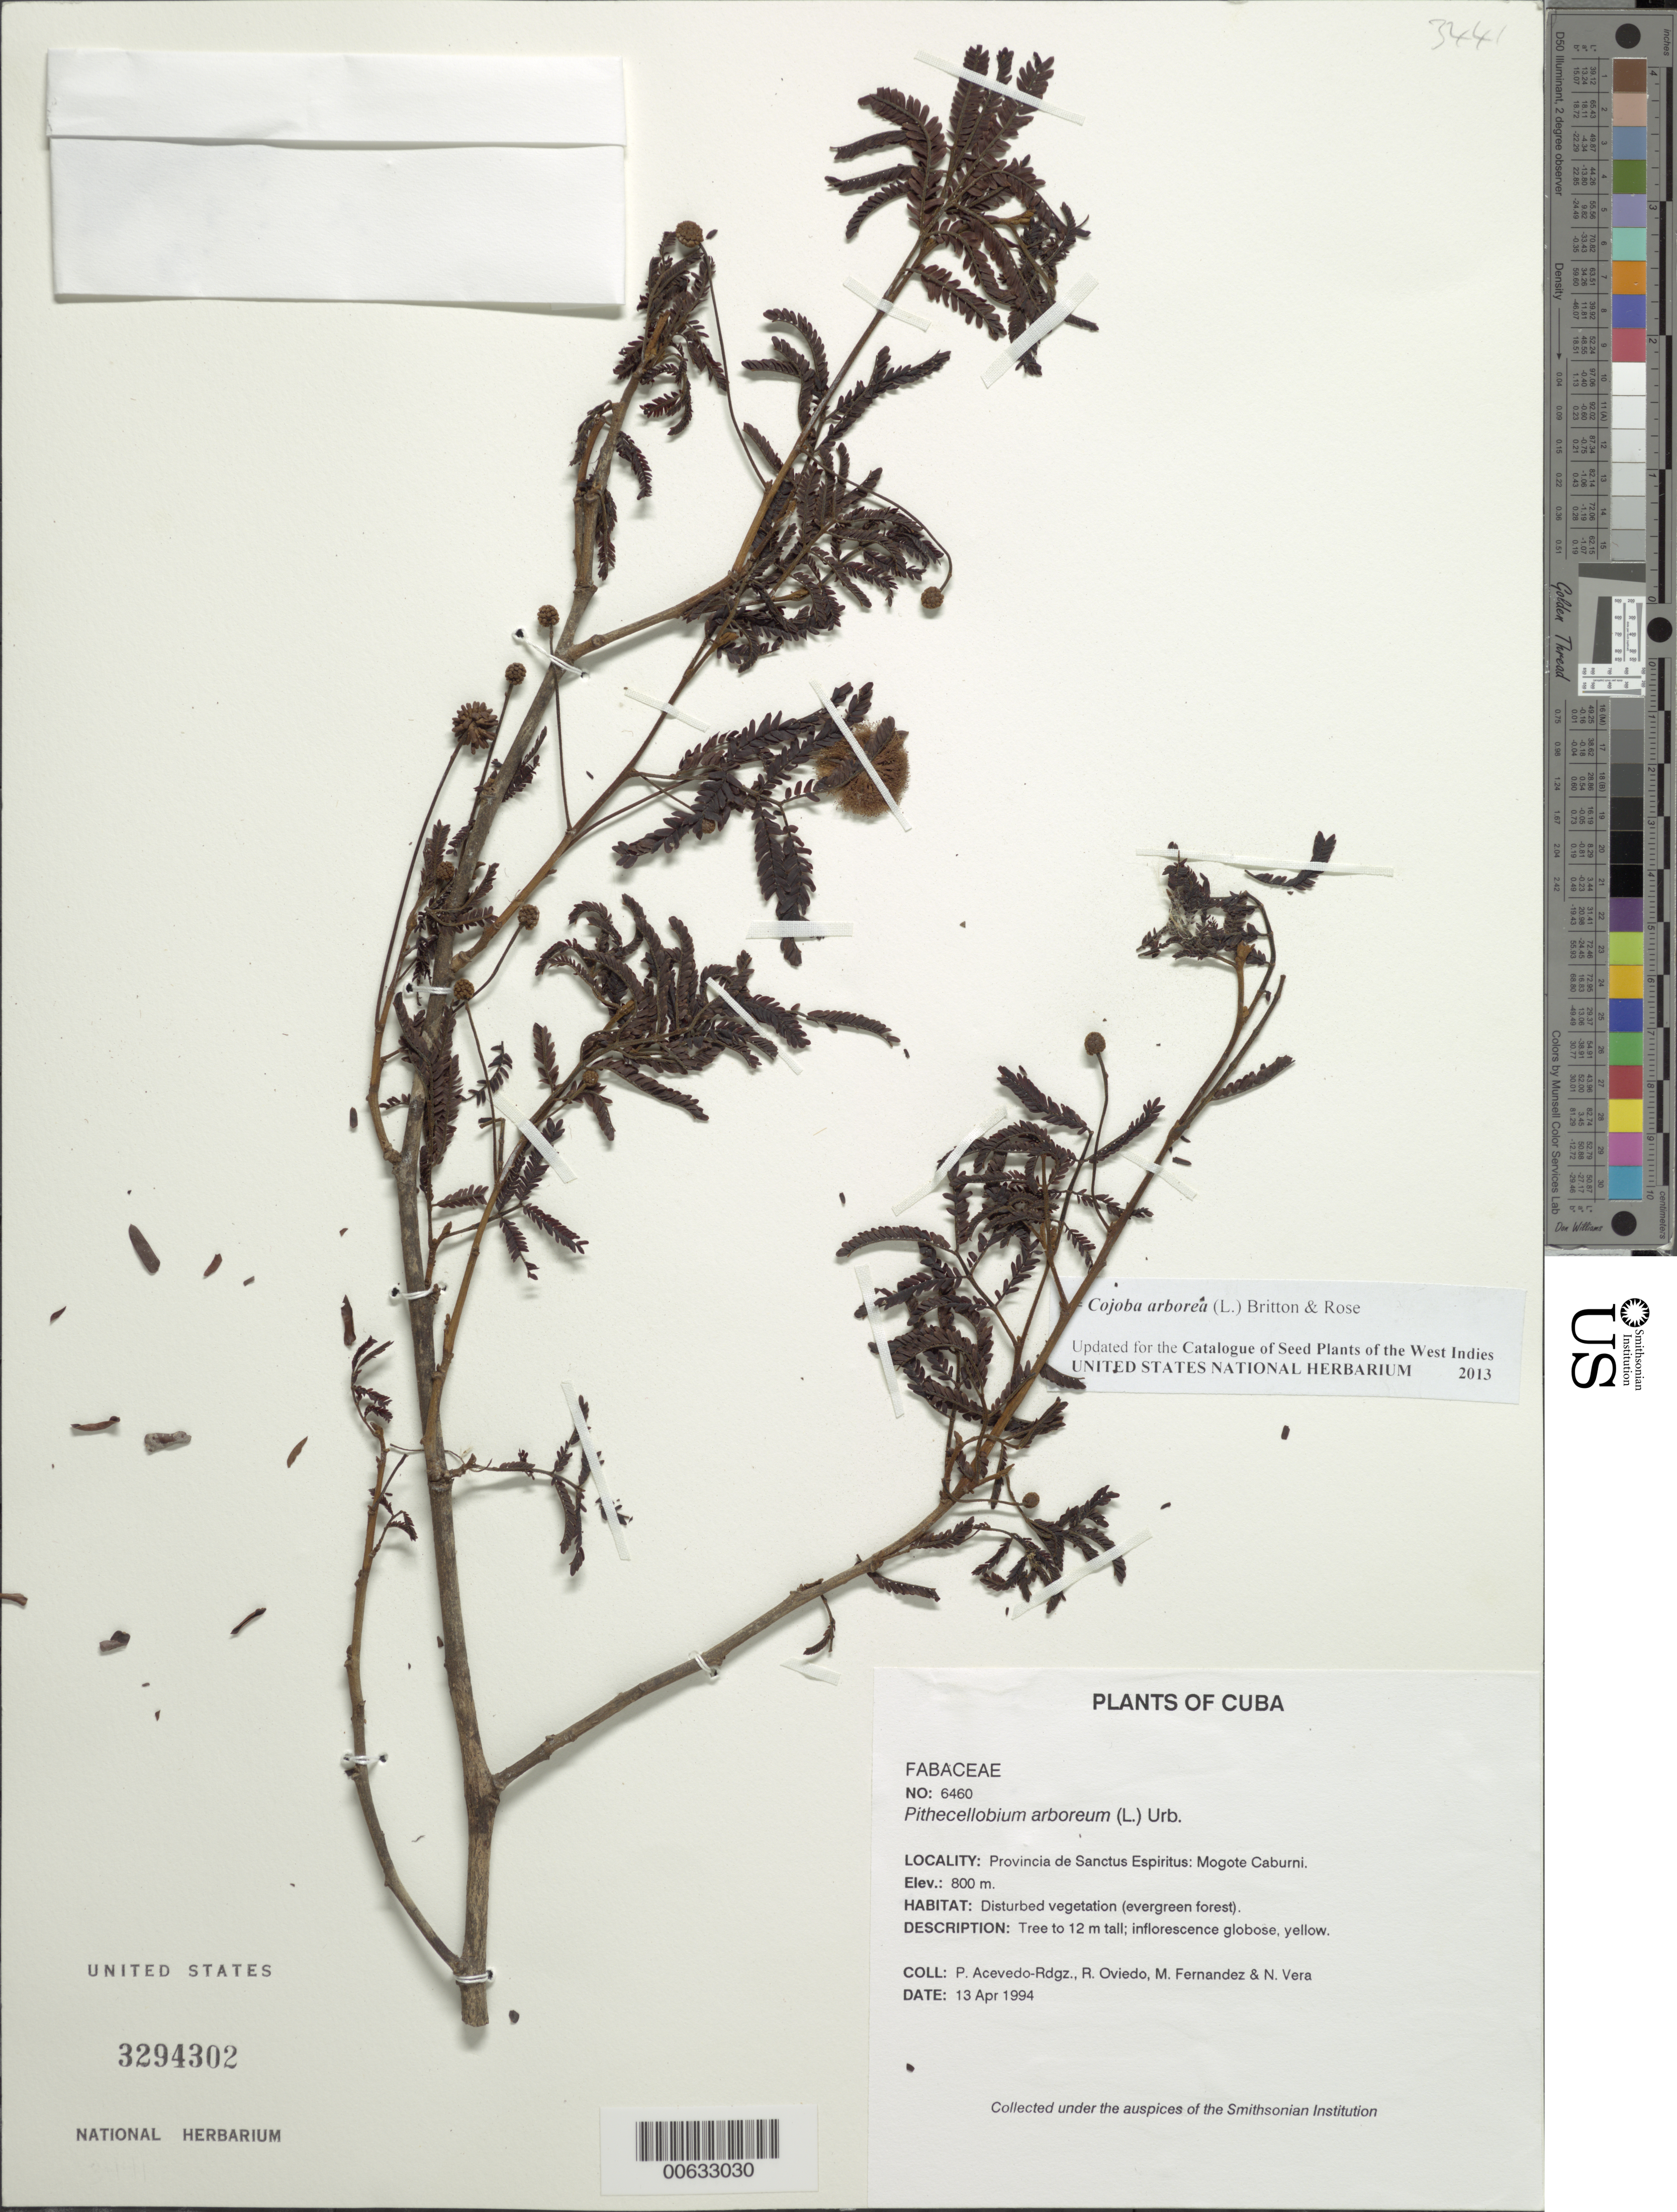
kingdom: Plantae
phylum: Tracheophyta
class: Magnoliopsida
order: Fabales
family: Fabaceae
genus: Cojoba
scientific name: Cojoba arborea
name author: (L.) Britton & Rose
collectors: P. Acevedo-Rodr., R. Oviedo, M. Fernández & N. Vera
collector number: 6460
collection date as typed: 13 Apr 1994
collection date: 1994-04-13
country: Cuba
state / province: Sancti Spiritus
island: Cuba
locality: Provincia de Sanctus Espiritus; Mogote Caburni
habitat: Disturbed vegetation (evergreen forest).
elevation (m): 800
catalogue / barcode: US 3294302